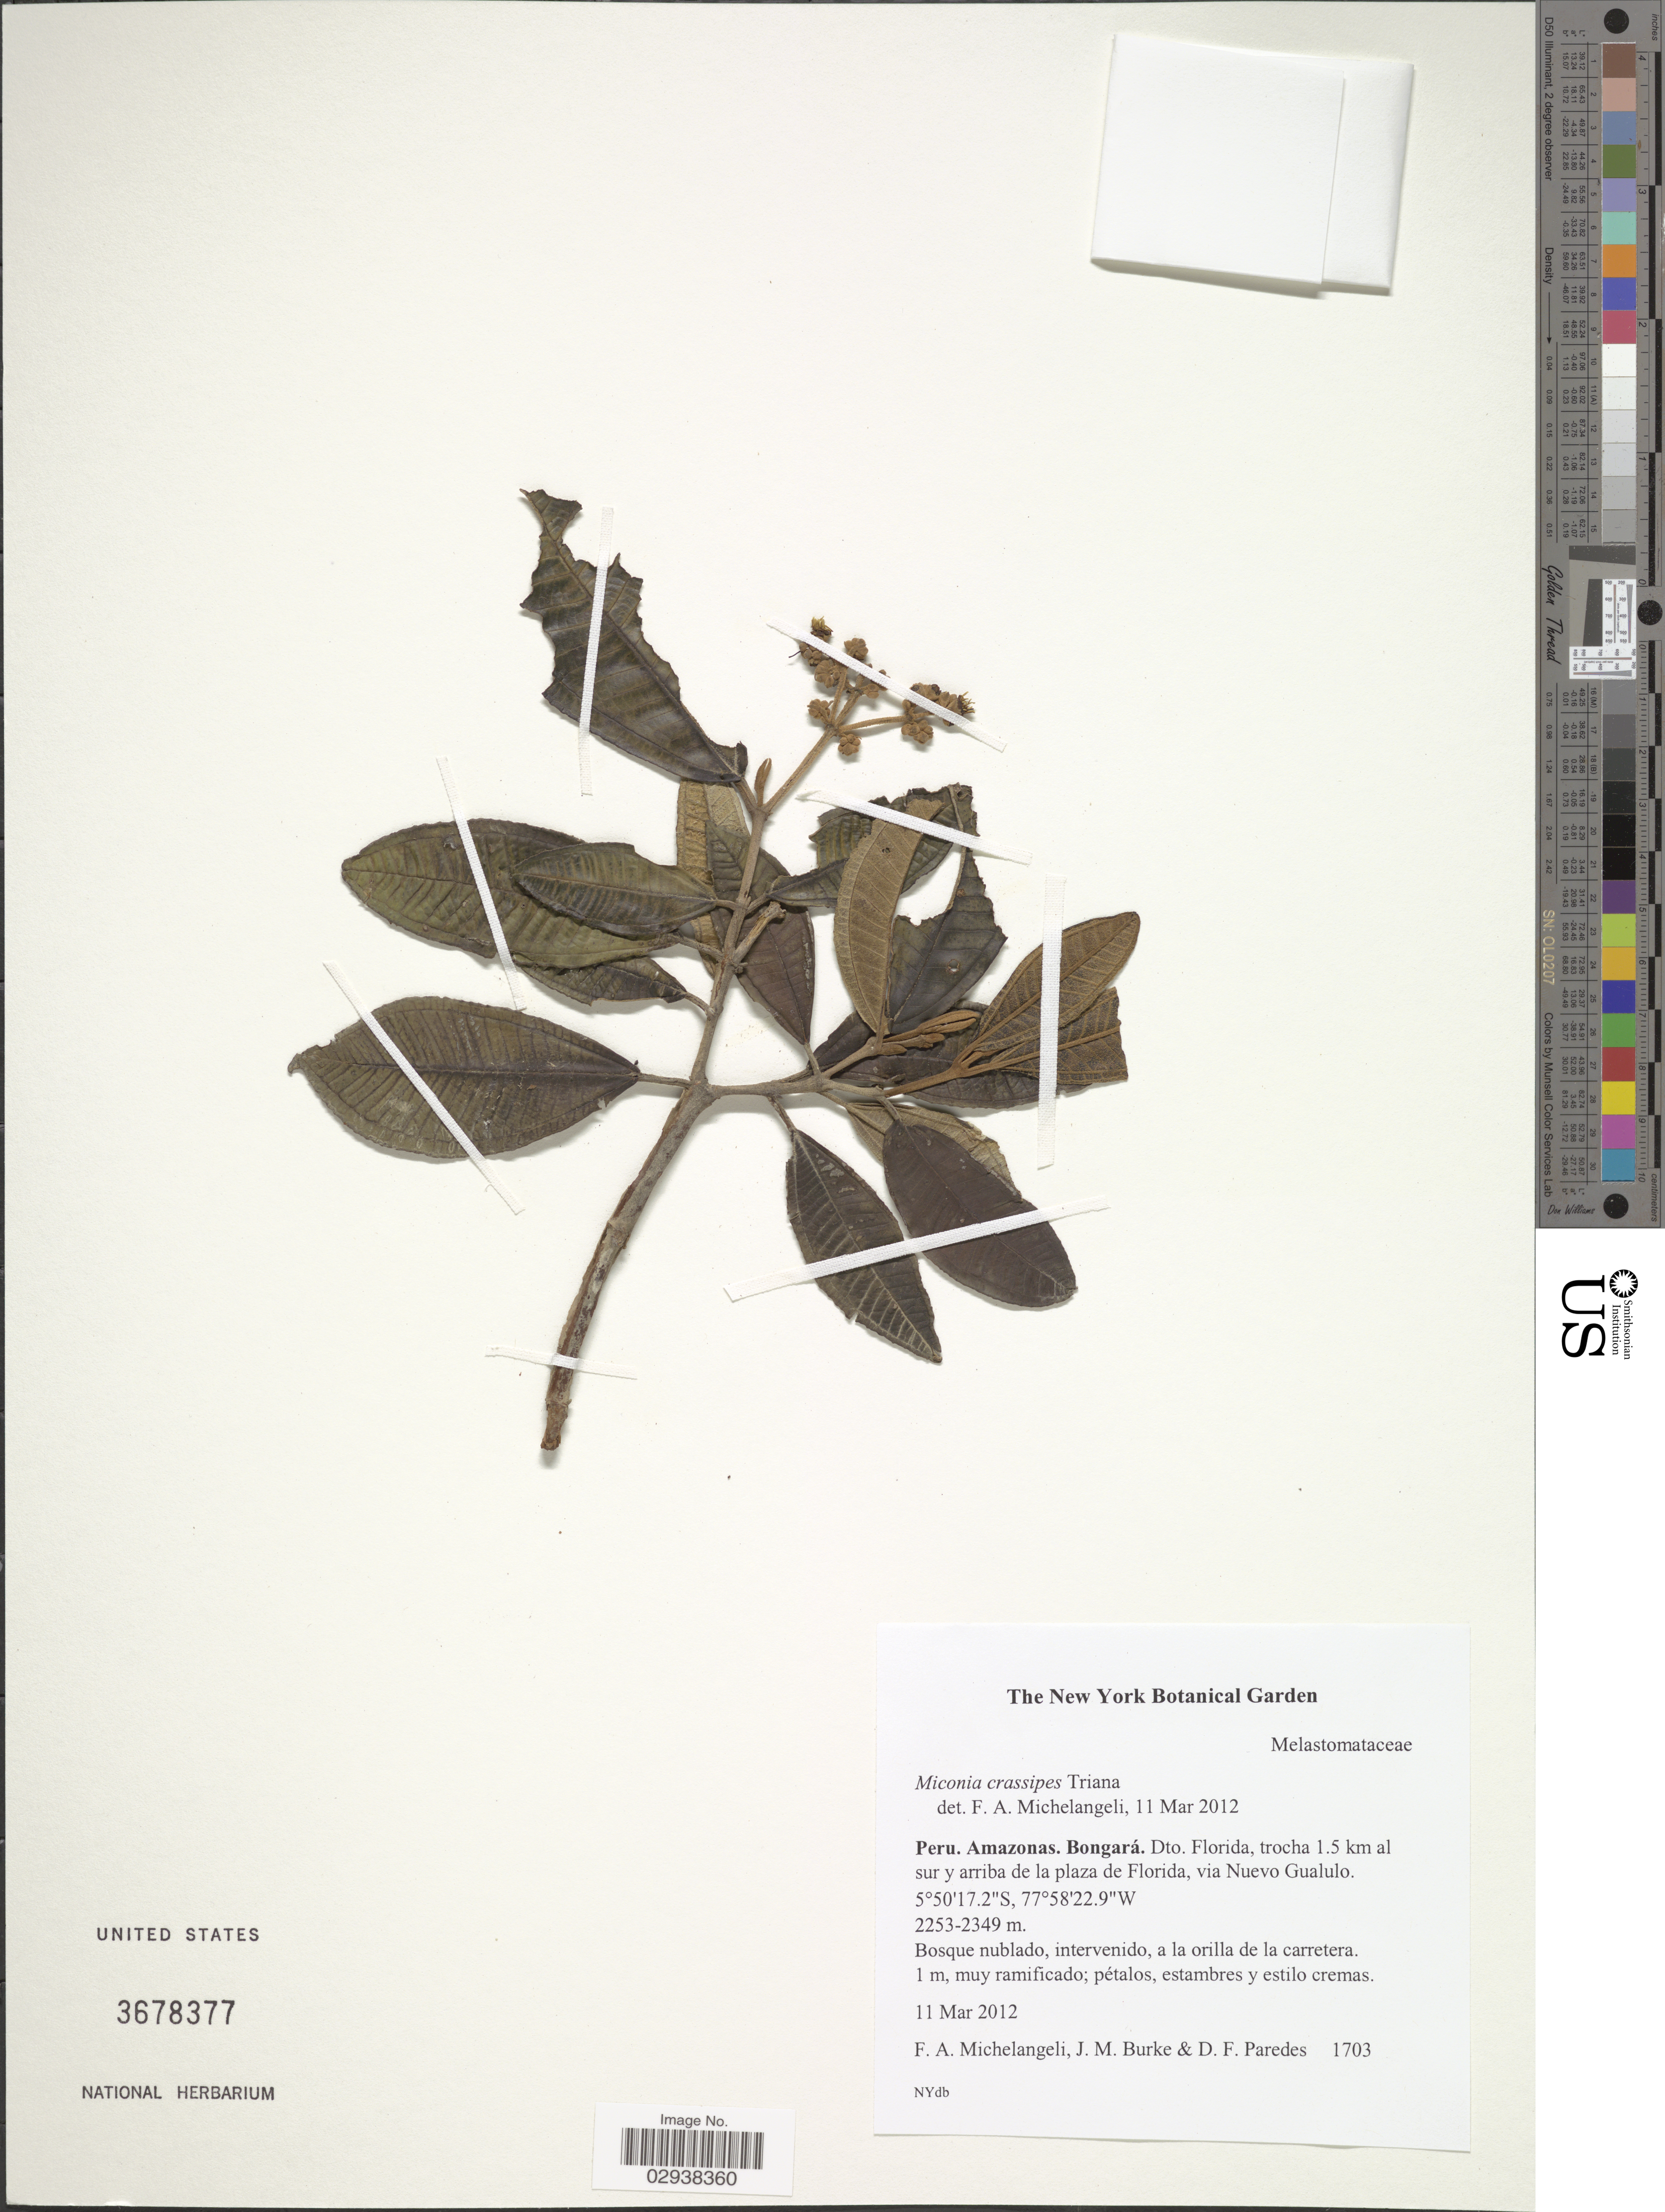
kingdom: Plantae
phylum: Tracheophyta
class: Magnoliopsida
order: Myrtales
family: Melastomataceae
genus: Miconia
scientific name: Miconia crassipes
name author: Triana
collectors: F. A. Michelangeli, Jac. M. Burke & D. Paredes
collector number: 1703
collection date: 2012-03-11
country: Peru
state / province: Amazonas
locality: Bongará, Dto. Florida, trocha 1.5 km al sur y arriba de la plaza de Florida, via Nuevo Gualulo.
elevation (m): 2253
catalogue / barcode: US 3678377